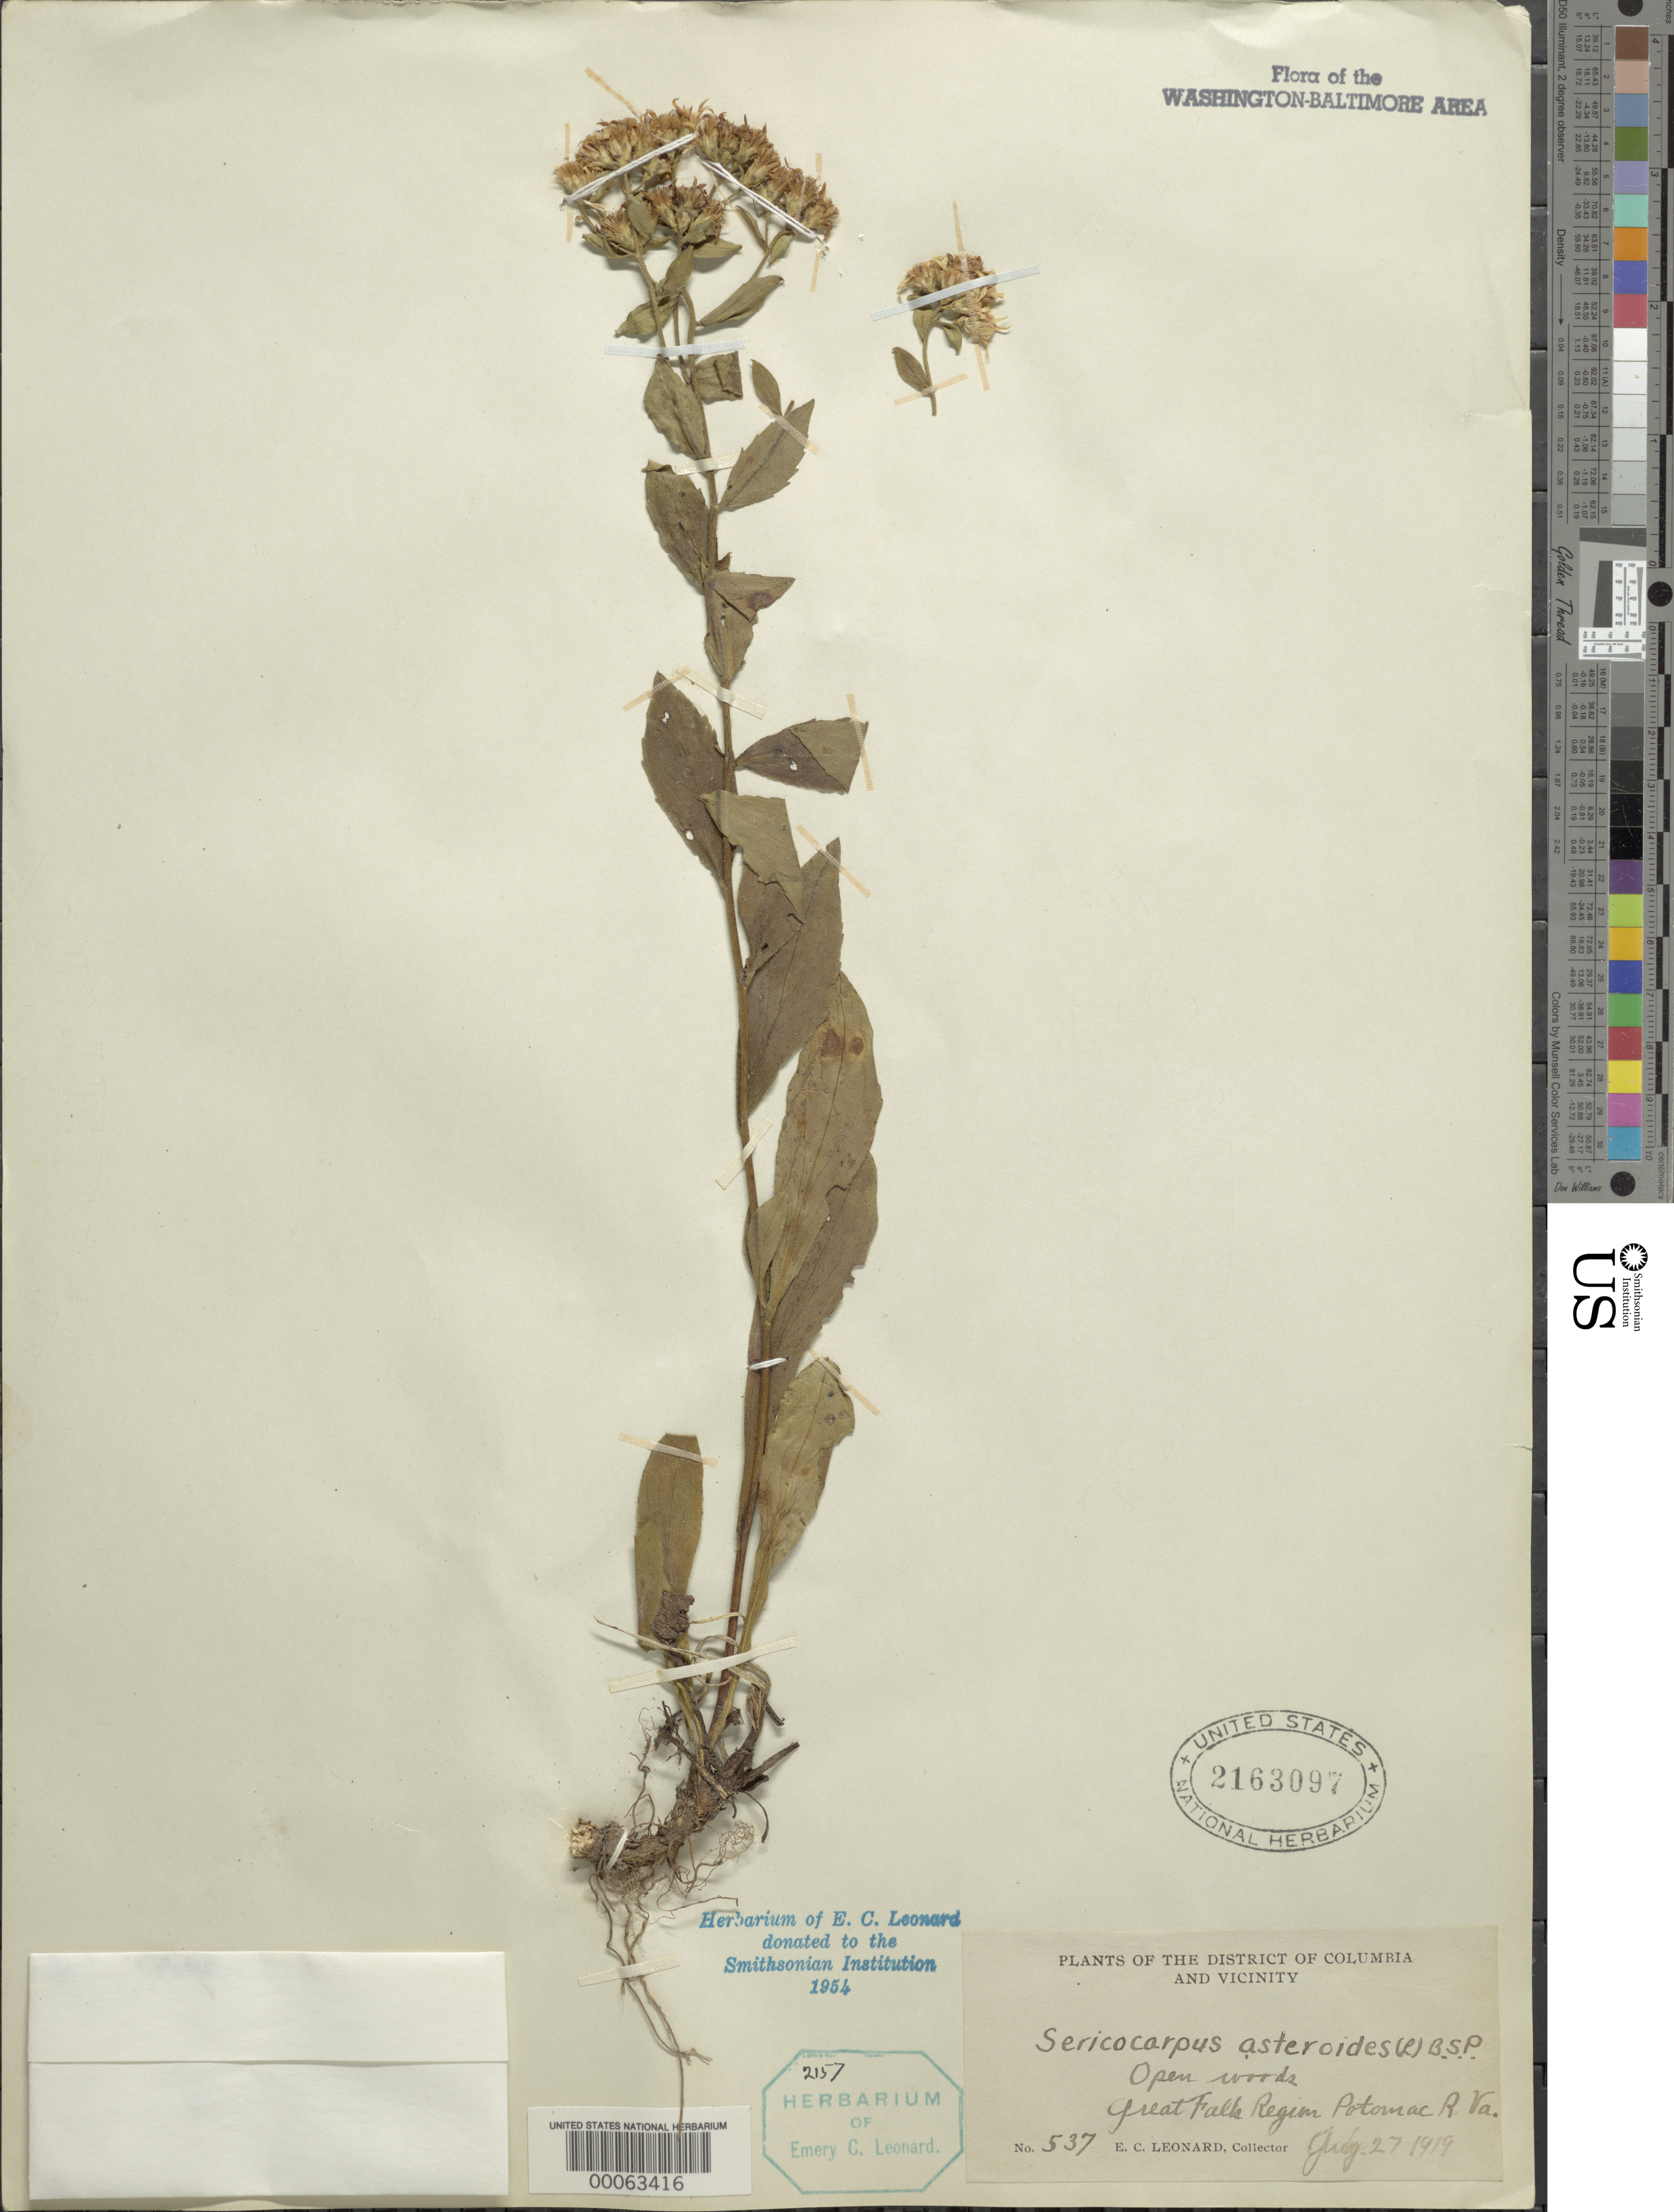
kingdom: Plantae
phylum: Tracheophyta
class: Magnoliopsida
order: Asterales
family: Asteraceae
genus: Sericocarpus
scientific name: Sericocarpus asteroides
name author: (L.) Britton, Stearns & Poggenb.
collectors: E. C. Leonard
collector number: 537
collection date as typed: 27 Jul 1919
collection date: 1919-07-27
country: United States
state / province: Virginia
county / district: Fairfax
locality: Great Falls Region C. & O. Canal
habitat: Open woods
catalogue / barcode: US 2163097